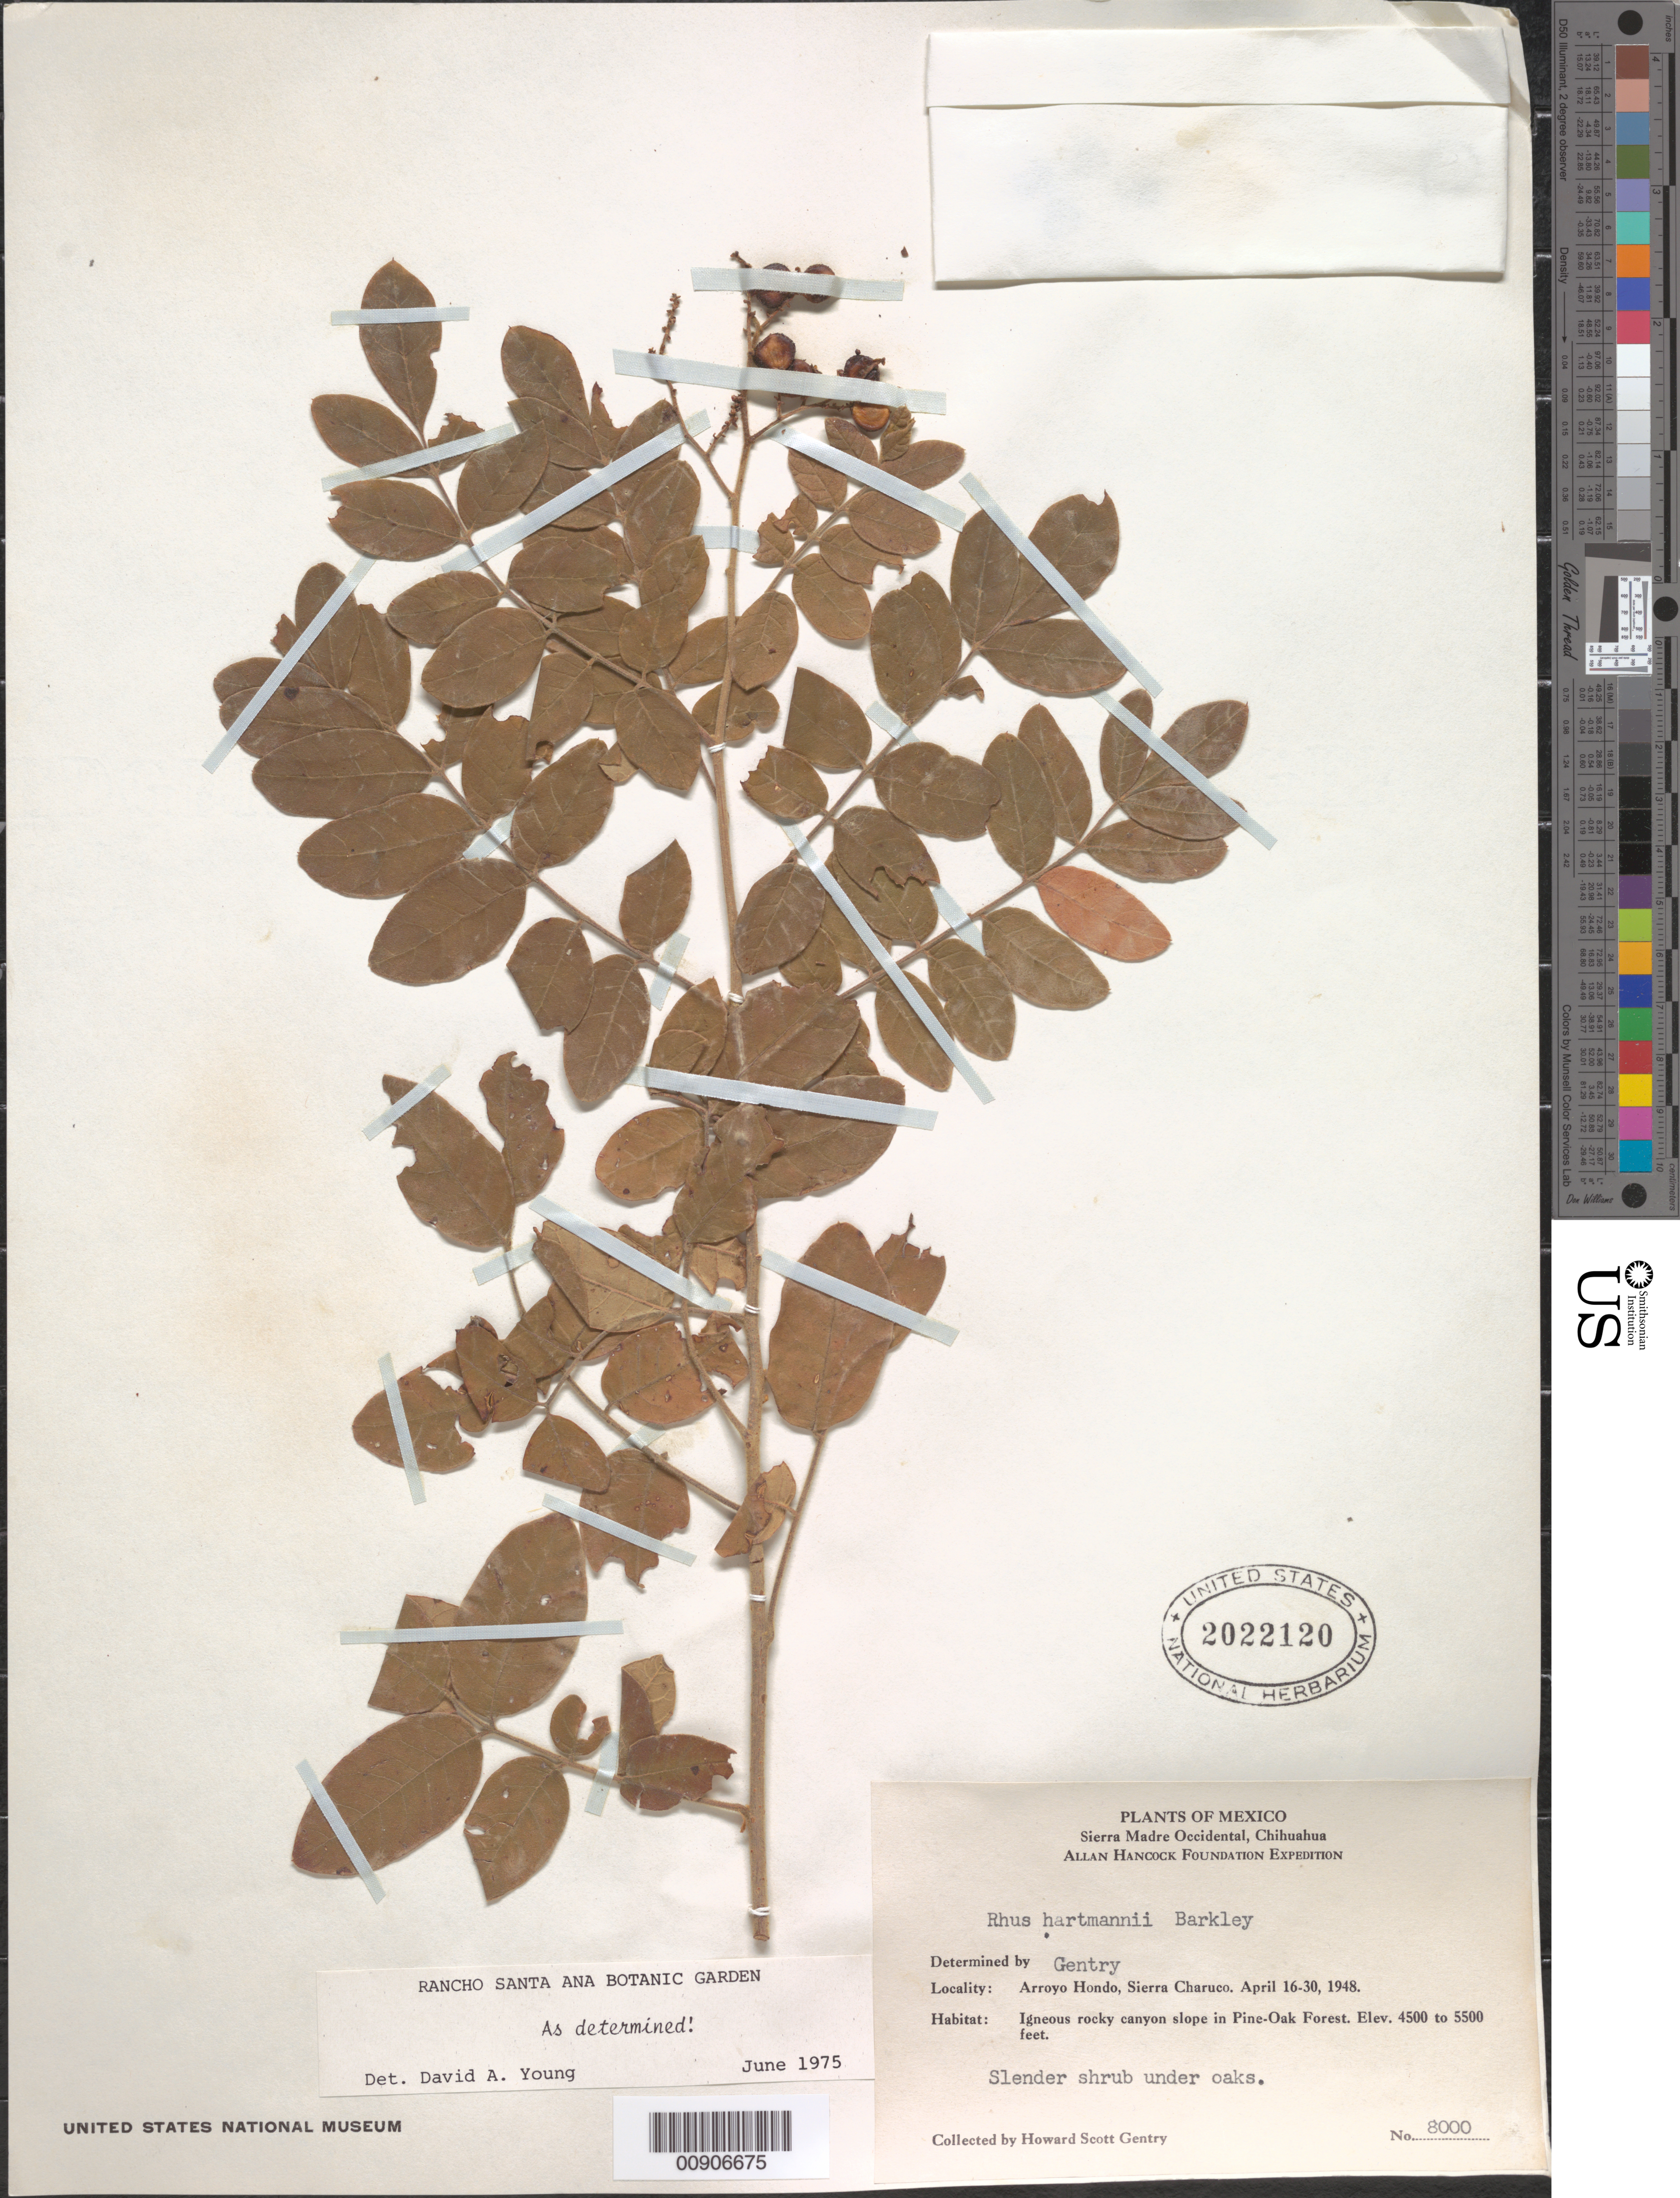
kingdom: Plantae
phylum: Tracheophyta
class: Magnoliopsida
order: Sapindales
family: Anacardiaceae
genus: Rhus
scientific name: Rhus hartmanii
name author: F.A. Barkley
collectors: H. S. Gentry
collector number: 8000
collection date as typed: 16 Apr 1948 to 30 Apr 1948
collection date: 1948-04-16/1948-04-30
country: Mexico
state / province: Chihuahua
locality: Chihuahua: Arroyo Hondo, Sierra Charuco.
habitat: Under oaks. Igneous rocky canyon slope in Pine-Oak forest.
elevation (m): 1372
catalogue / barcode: US 2022120